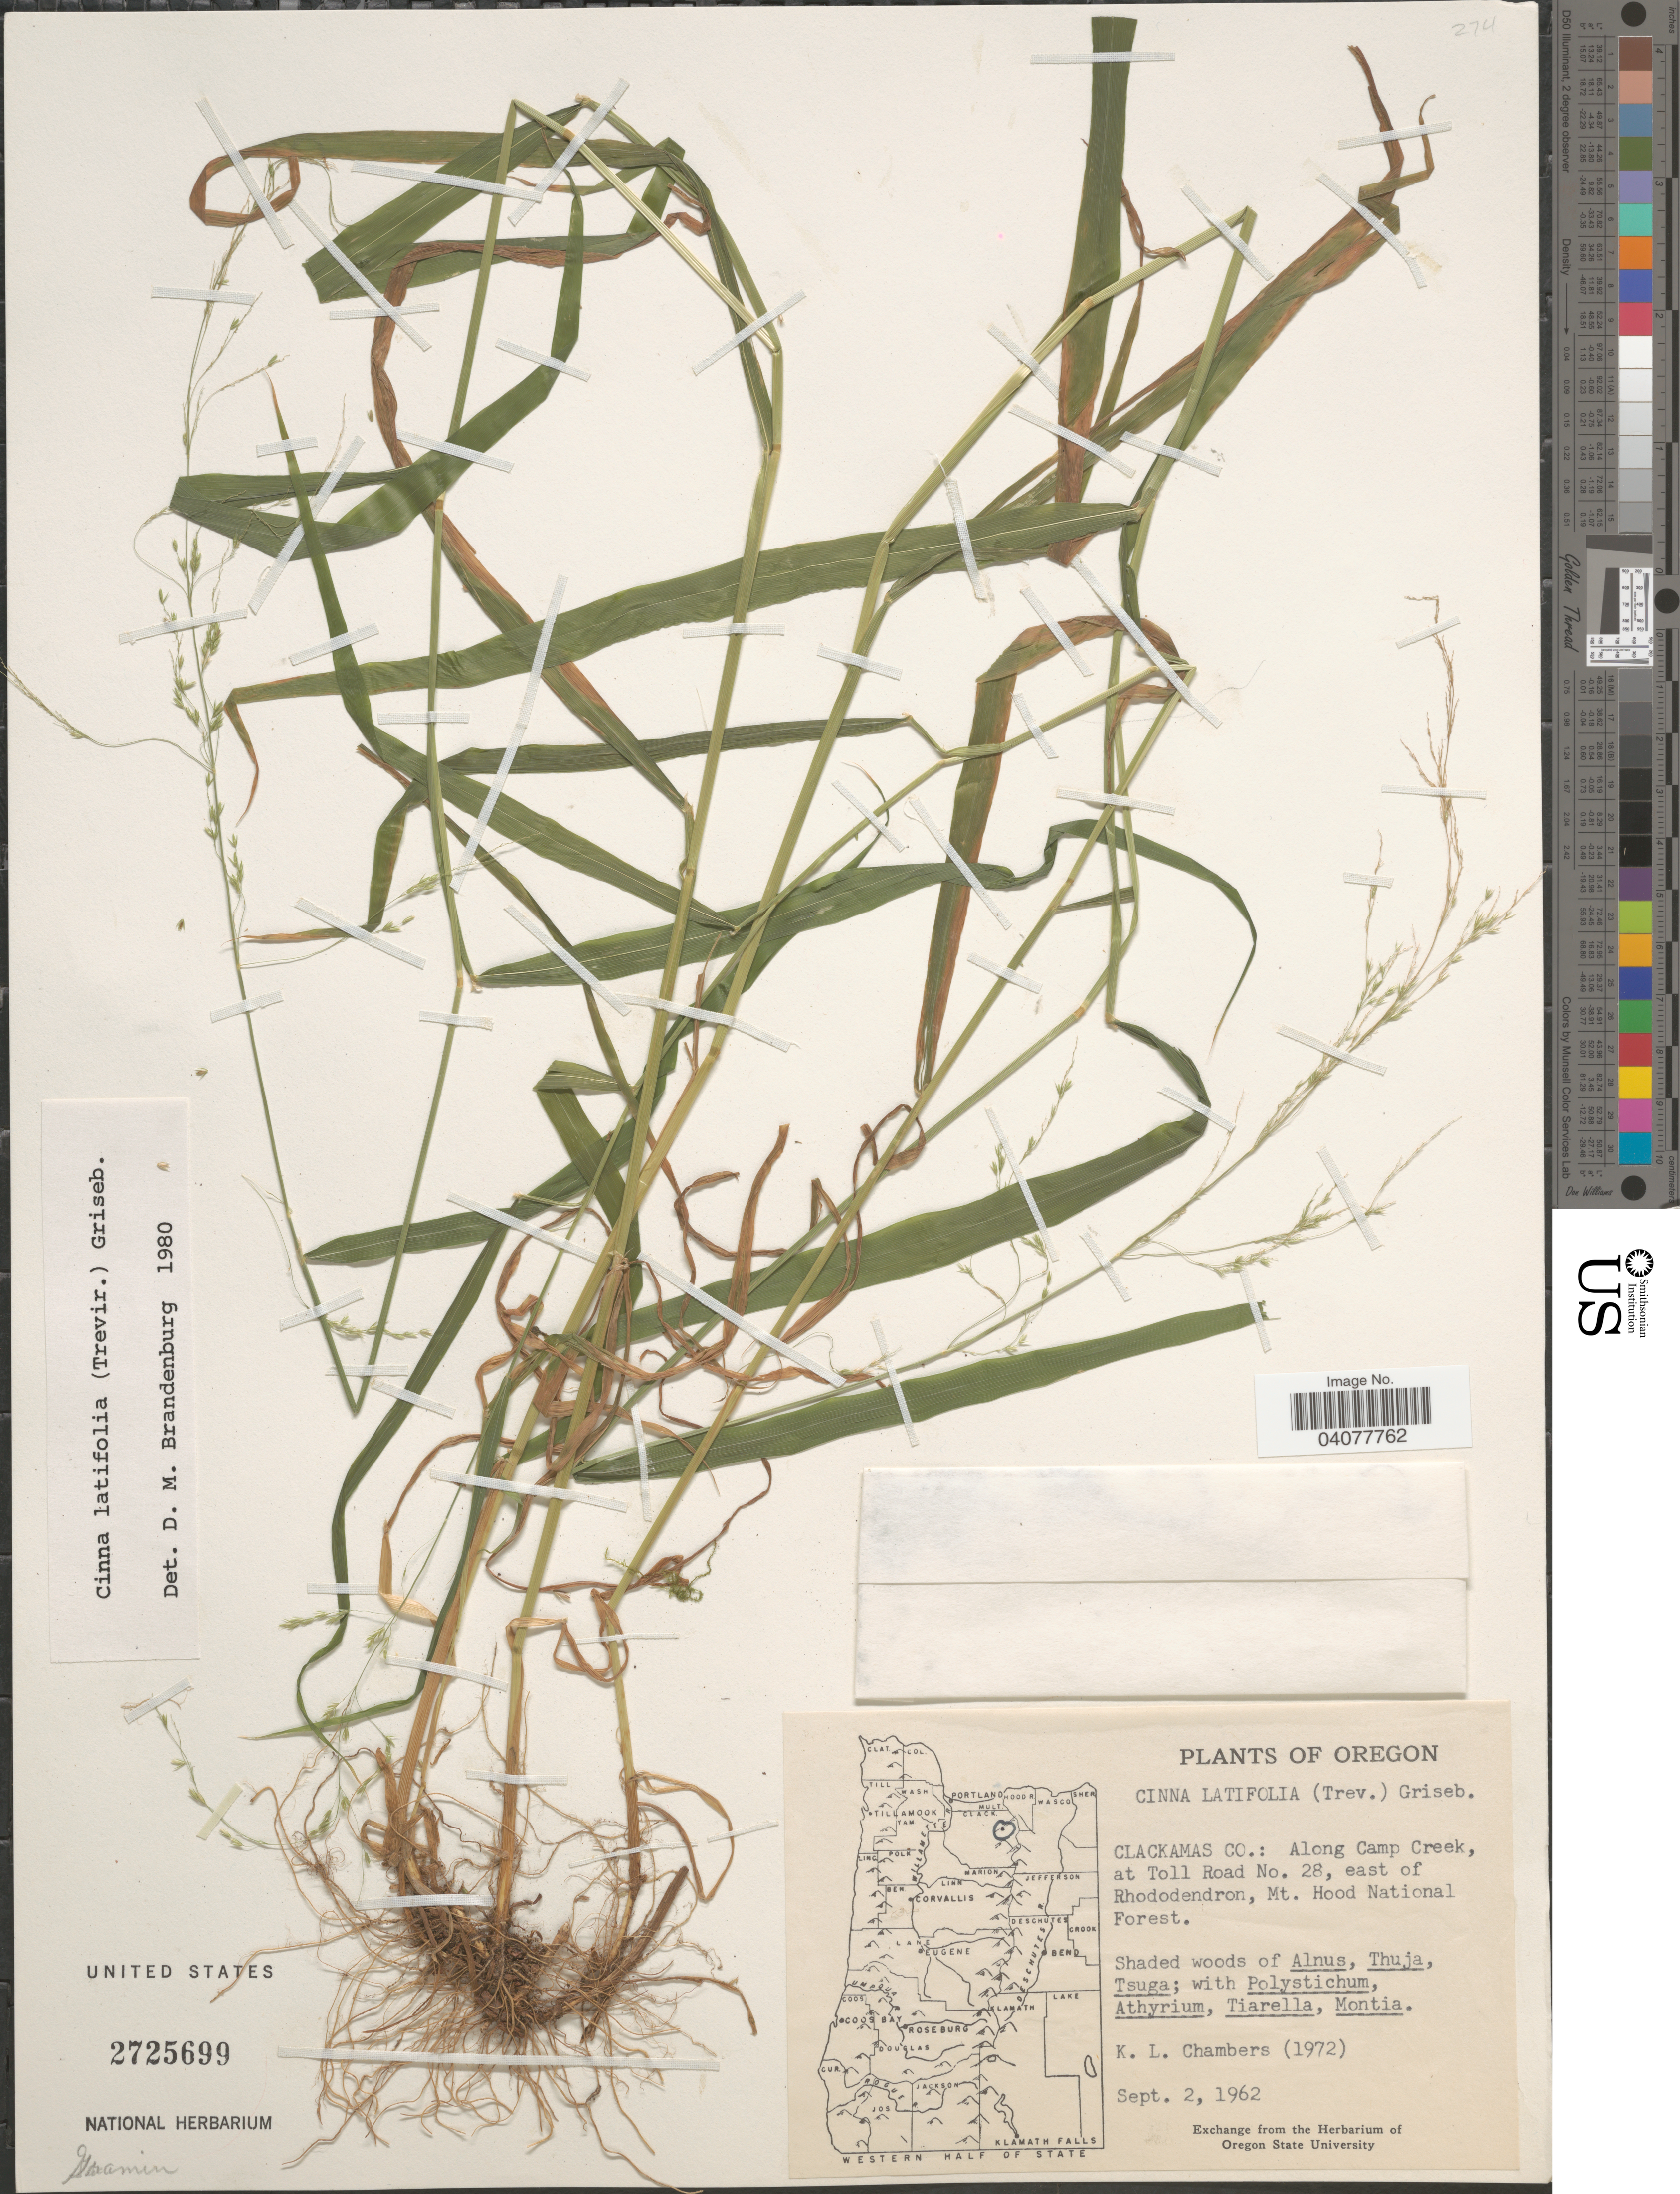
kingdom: Plantae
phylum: Tracheophyta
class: Liliopsida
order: Poales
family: Poaceae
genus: Cinna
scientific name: Cinna latifolia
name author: (Trevir. ex Goeppert) Griseb.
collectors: K. Chambers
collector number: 1972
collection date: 1962-09-02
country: United States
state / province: Oregon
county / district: Clackamas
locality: Clackamas Co.: Along Camp Creek, at Toll Road No. 28, east of Rhododendron, Mt. Hood National Forest.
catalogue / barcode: US 2725699